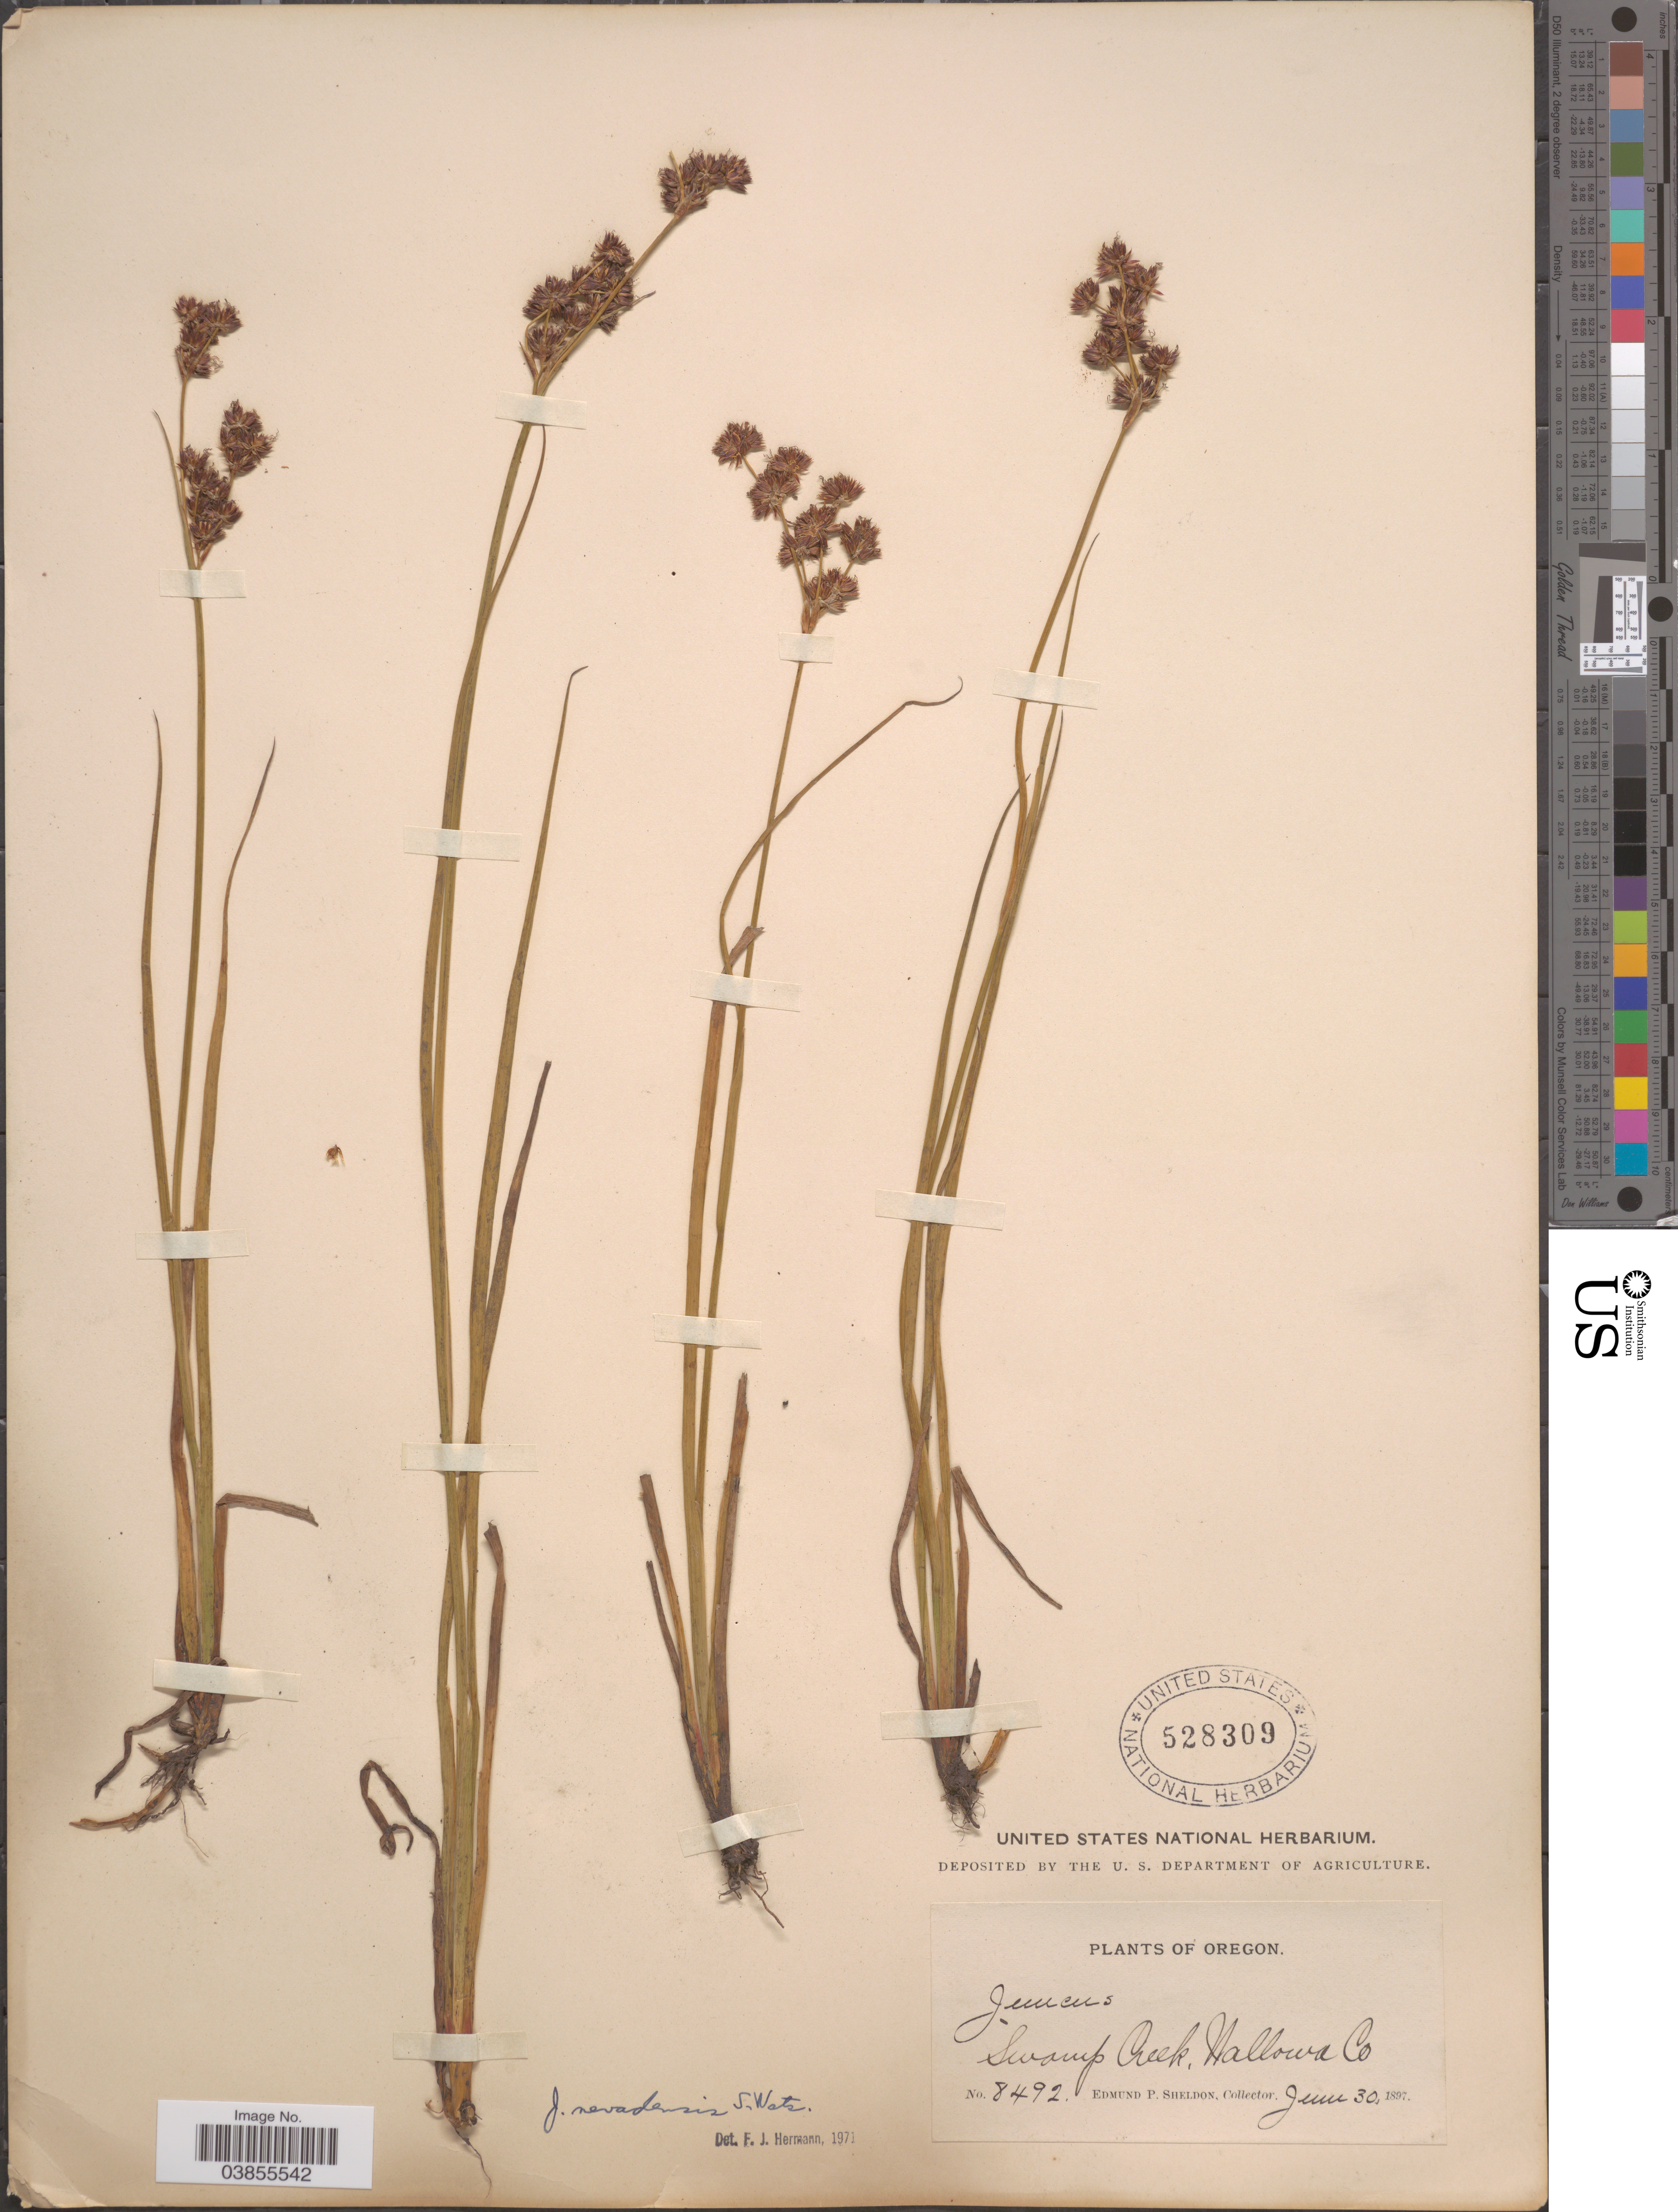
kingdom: Plantae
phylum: Tracheophyta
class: Liliopsida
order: Poales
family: Juncaceae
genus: Juncus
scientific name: Juncus nevadensis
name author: S. Watson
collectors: E. P. Sheldon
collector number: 8492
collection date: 1897-06-30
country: United States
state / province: Oregon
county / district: Wallowa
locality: Swamp Creek, Wallowa Co.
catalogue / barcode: US 528309